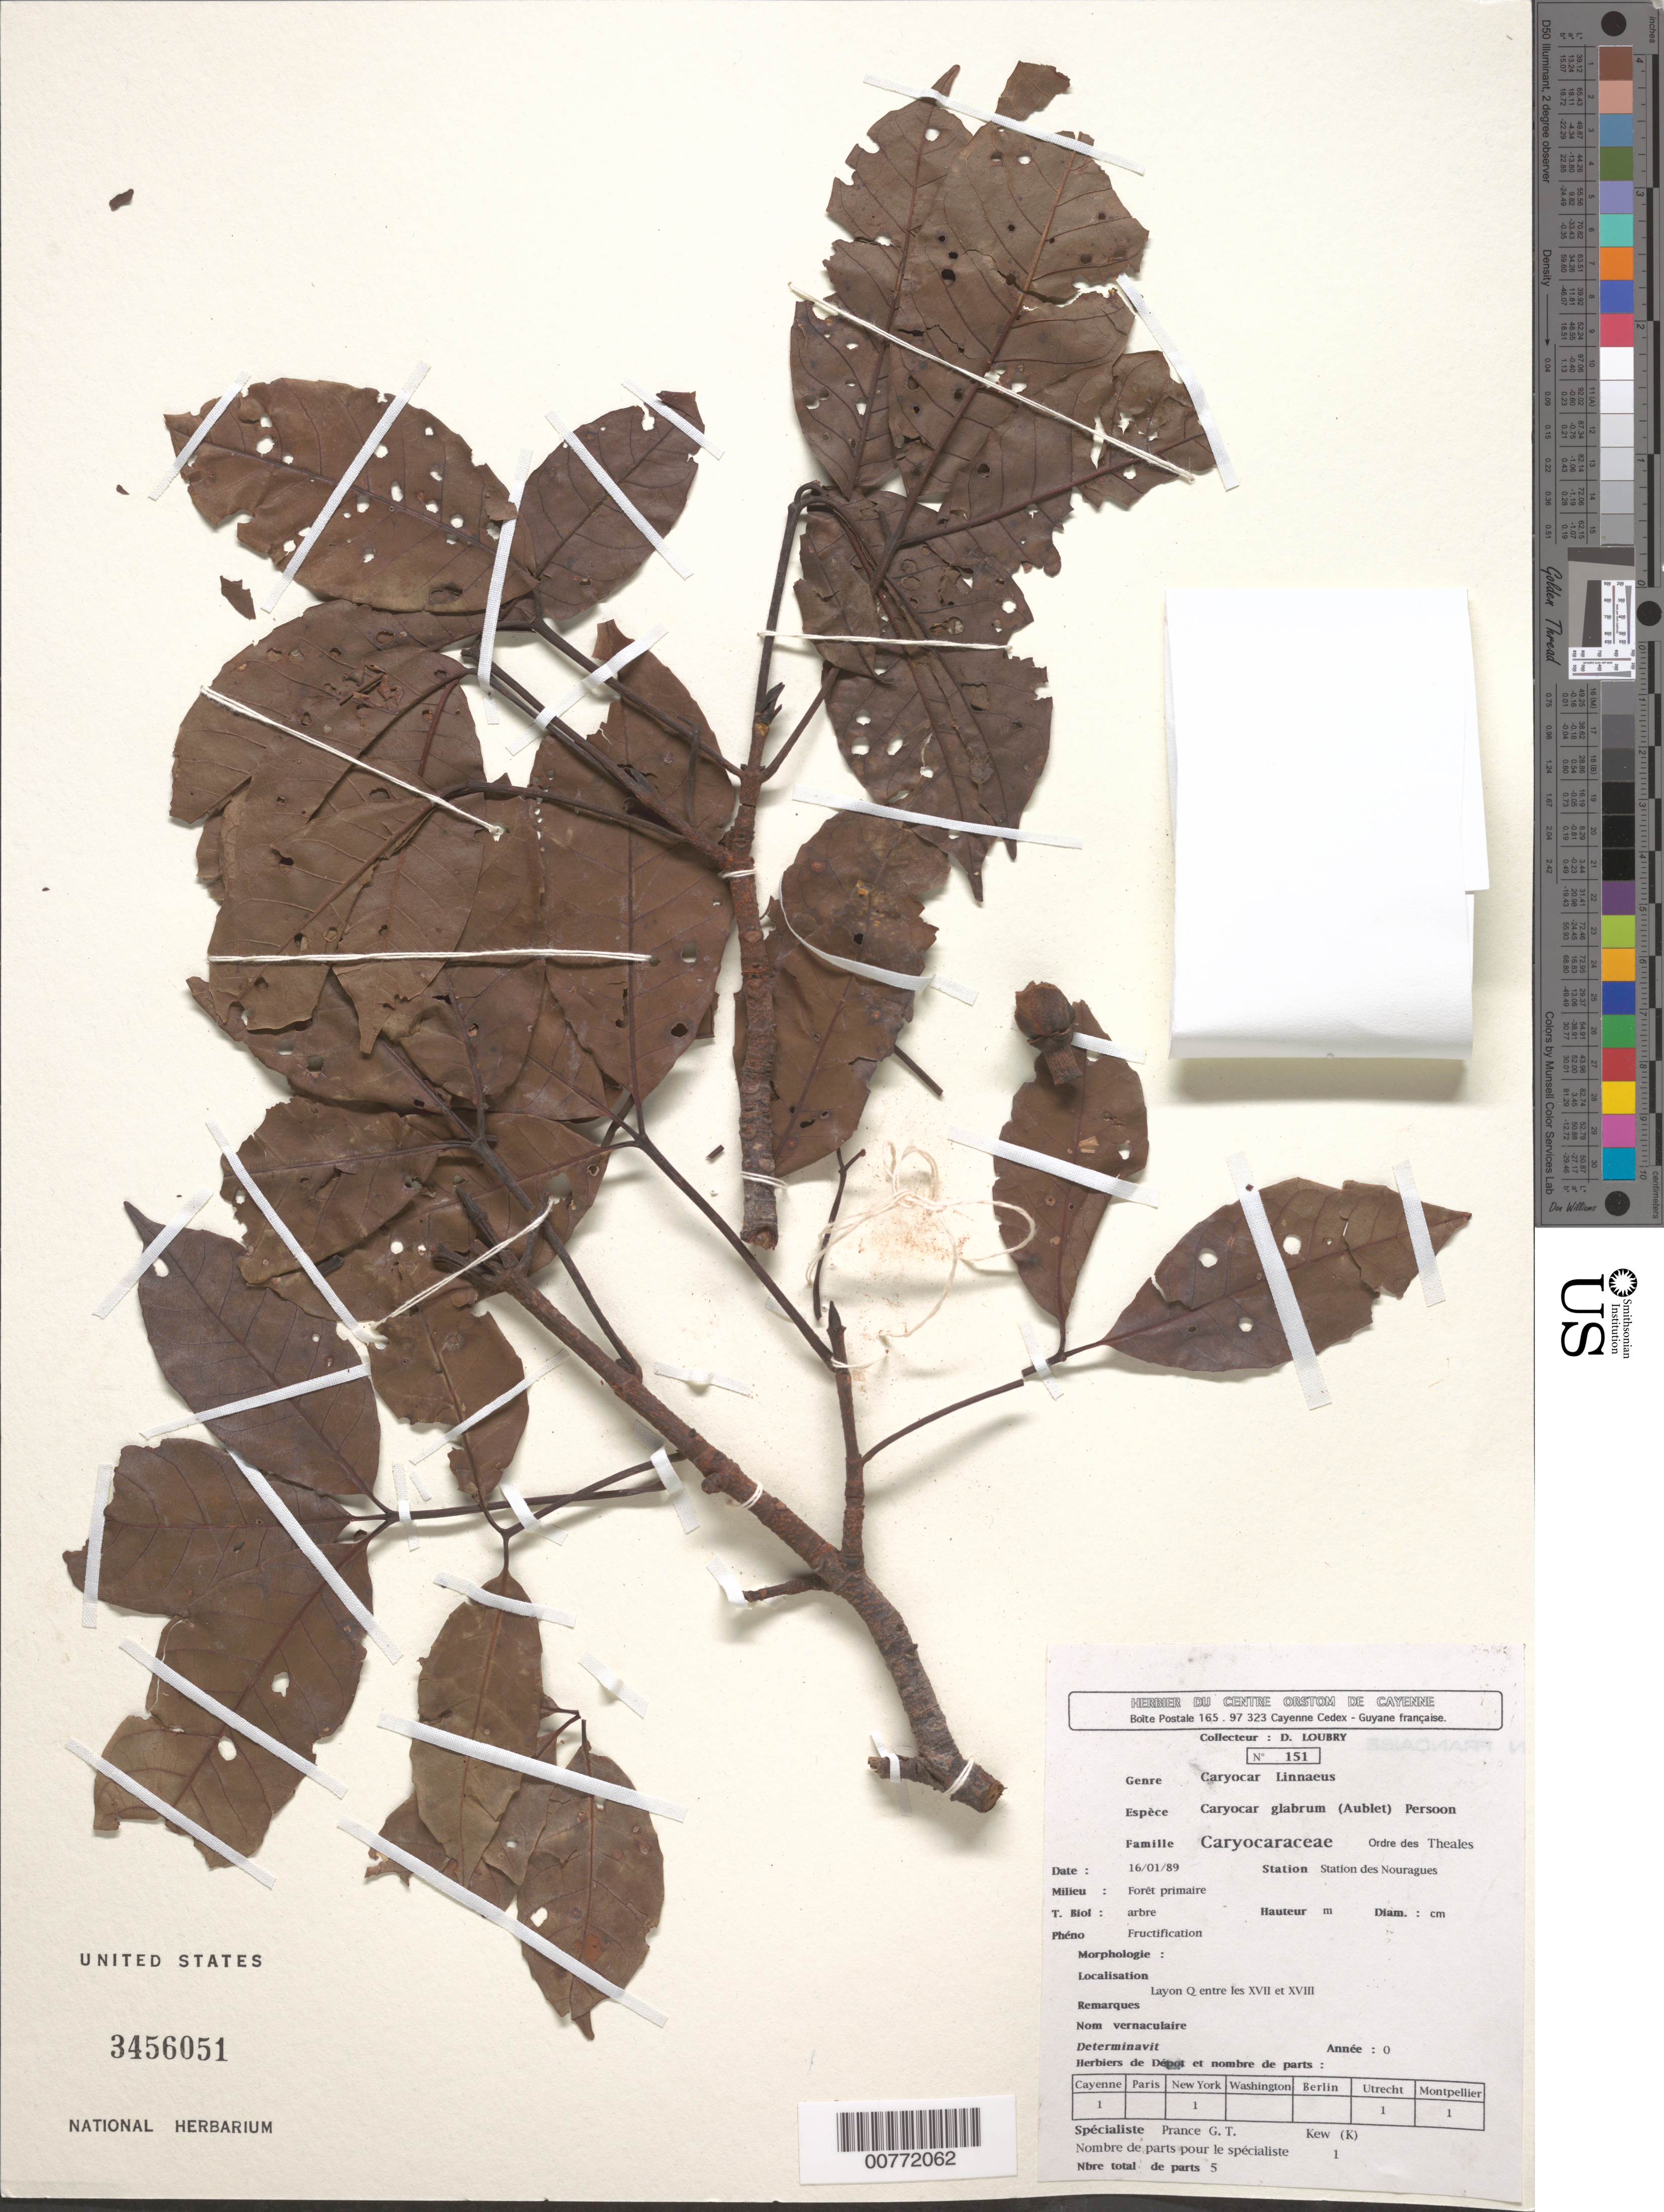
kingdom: Plantae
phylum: Tracheophyta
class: Magnoliopsida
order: Malpighiales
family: Caryocaraceae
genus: Caryocar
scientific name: Caryocar glabrum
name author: (Aubl.) Pers.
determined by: Prance, G. T.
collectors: D. Loubry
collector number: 151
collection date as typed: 16-Jan-89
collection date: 1989-01-16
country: French Guiana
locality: Station des Nouragues; layon Q entre les XVII et XVIII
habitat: Primary forest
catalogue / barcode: US 3456051